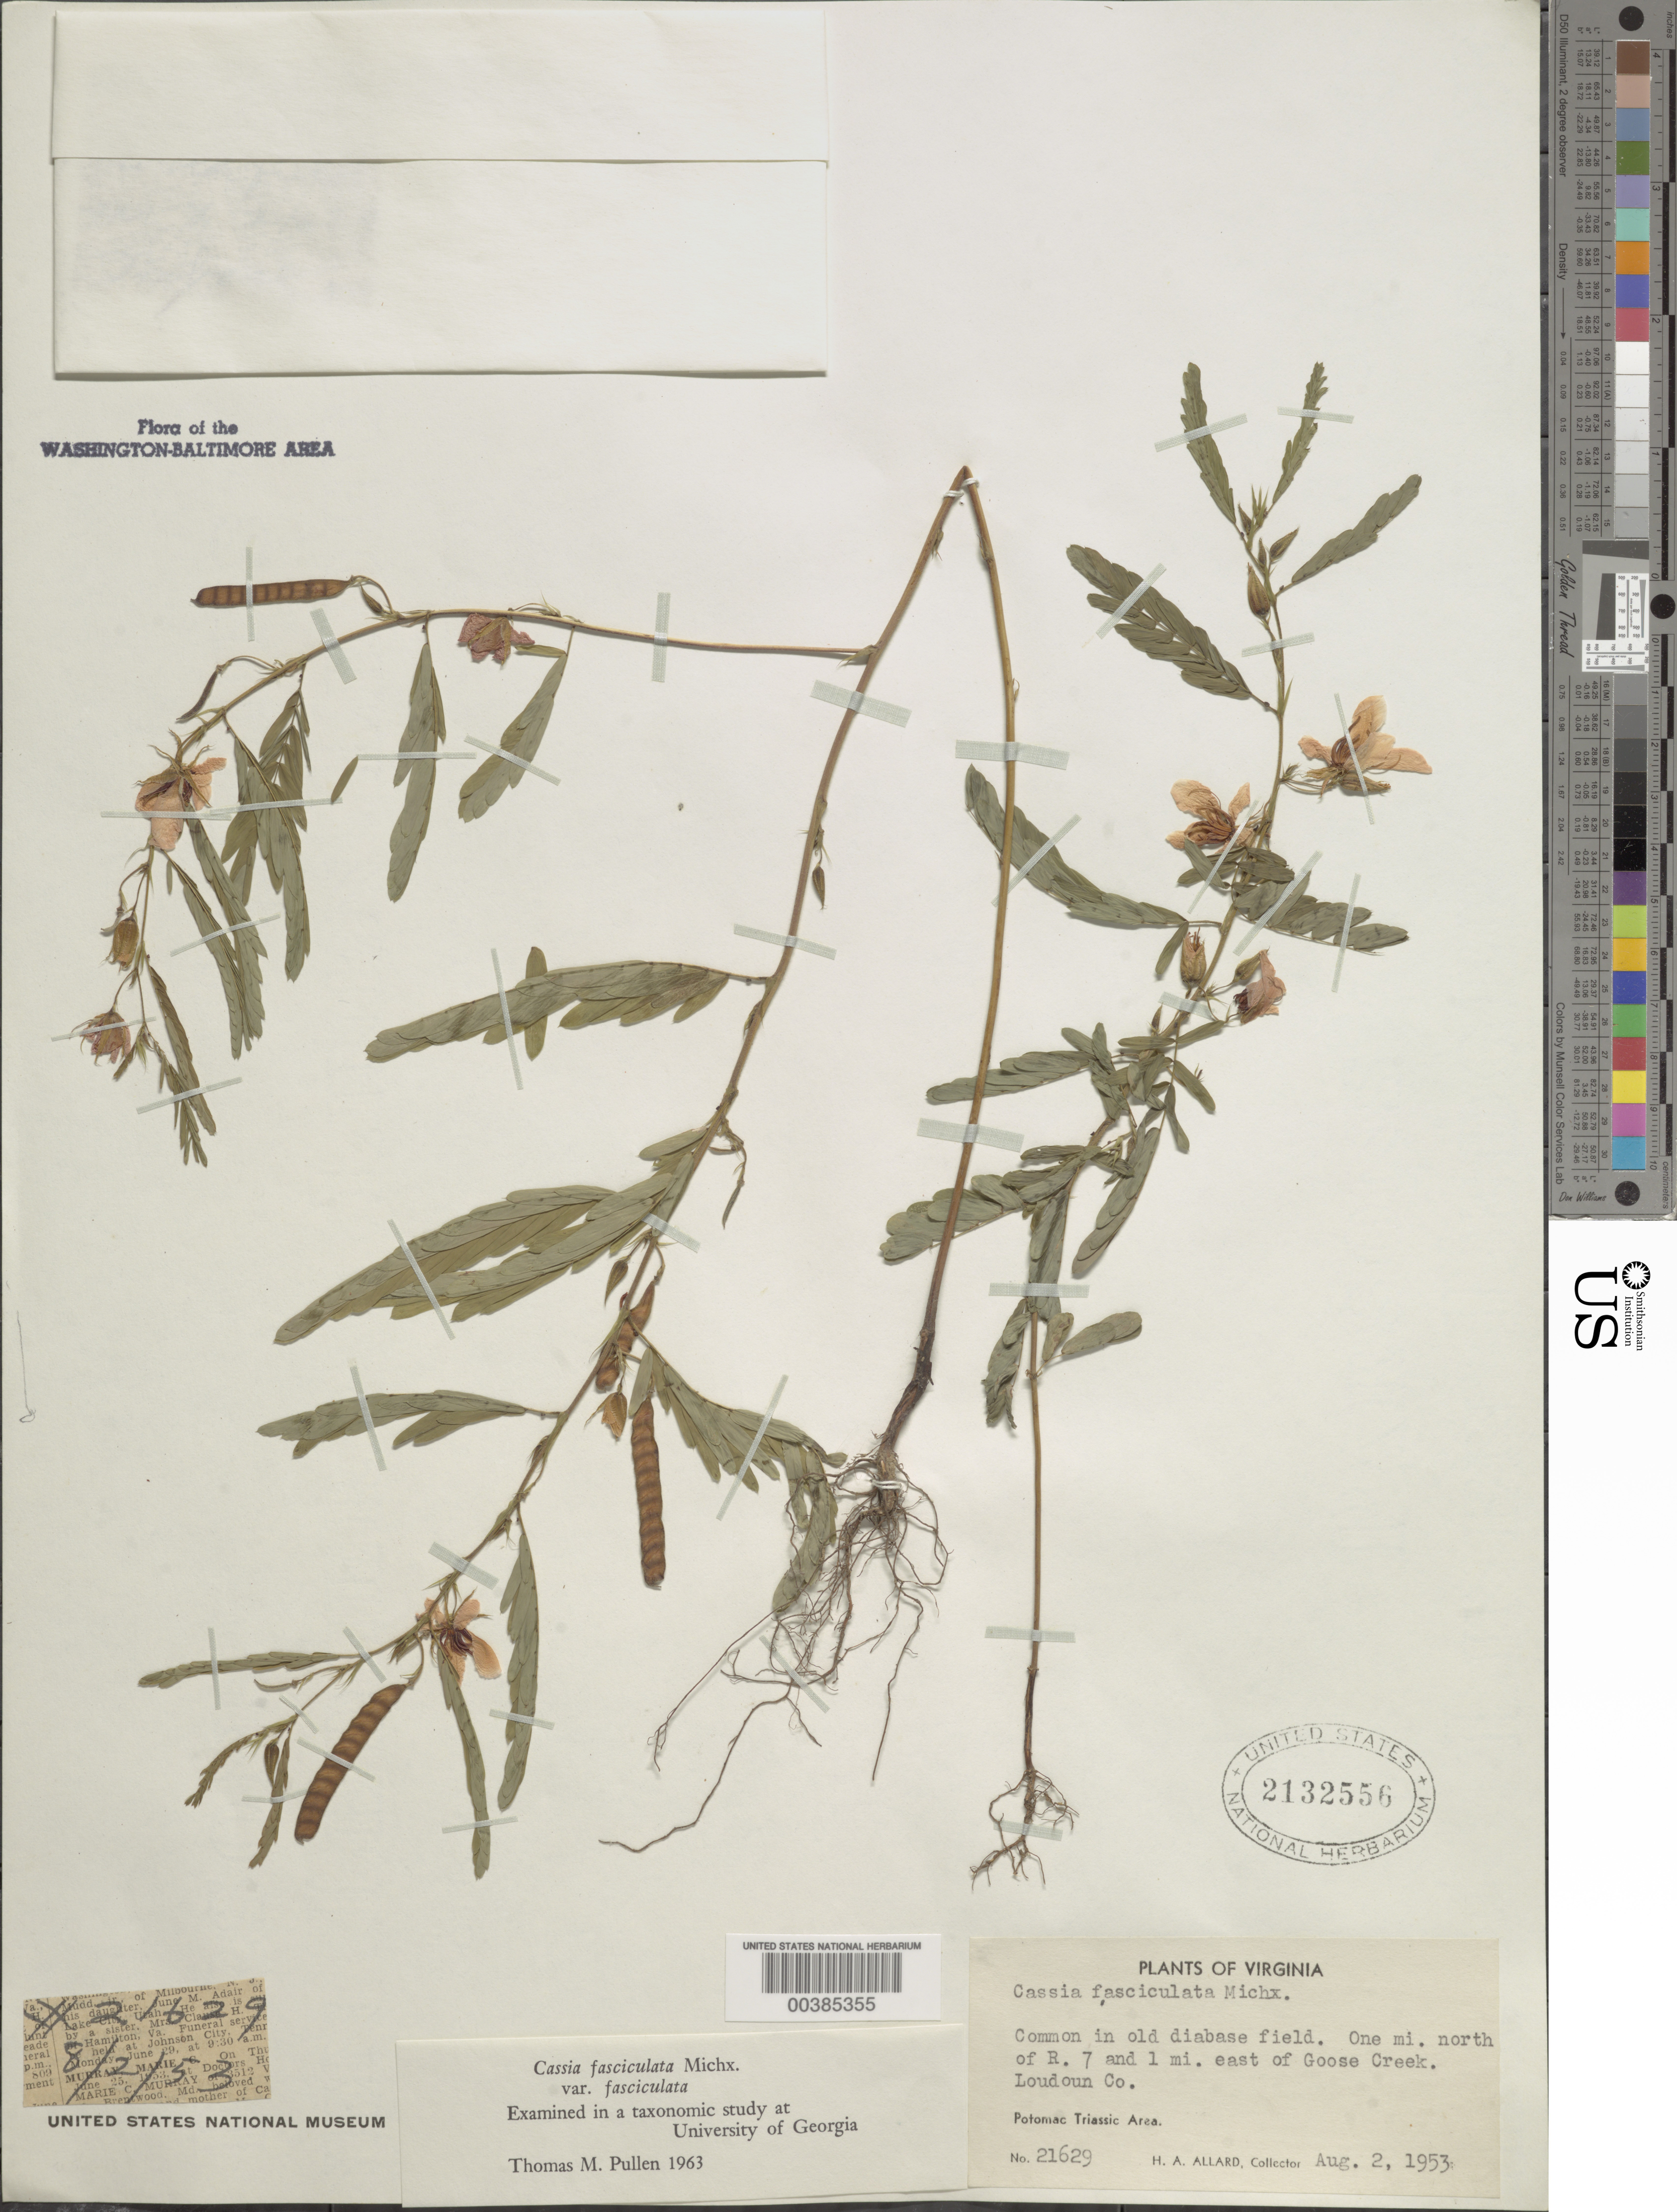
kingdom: Plantae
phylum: Tracheophyta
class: Magnoliopsida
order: Fabales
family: Fabaceae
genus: Chamaecrista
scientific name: Chamaecrista fasciculata var. fasciculata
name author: (Michx.) Greene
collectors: H. A. Allard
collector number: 21629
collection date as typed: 02 Aug 1953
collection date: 1953-08-02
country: United States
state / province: Virginia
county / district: Loudoun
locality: North of Route 7 and east of Goose Creek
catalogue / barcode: US 2132556